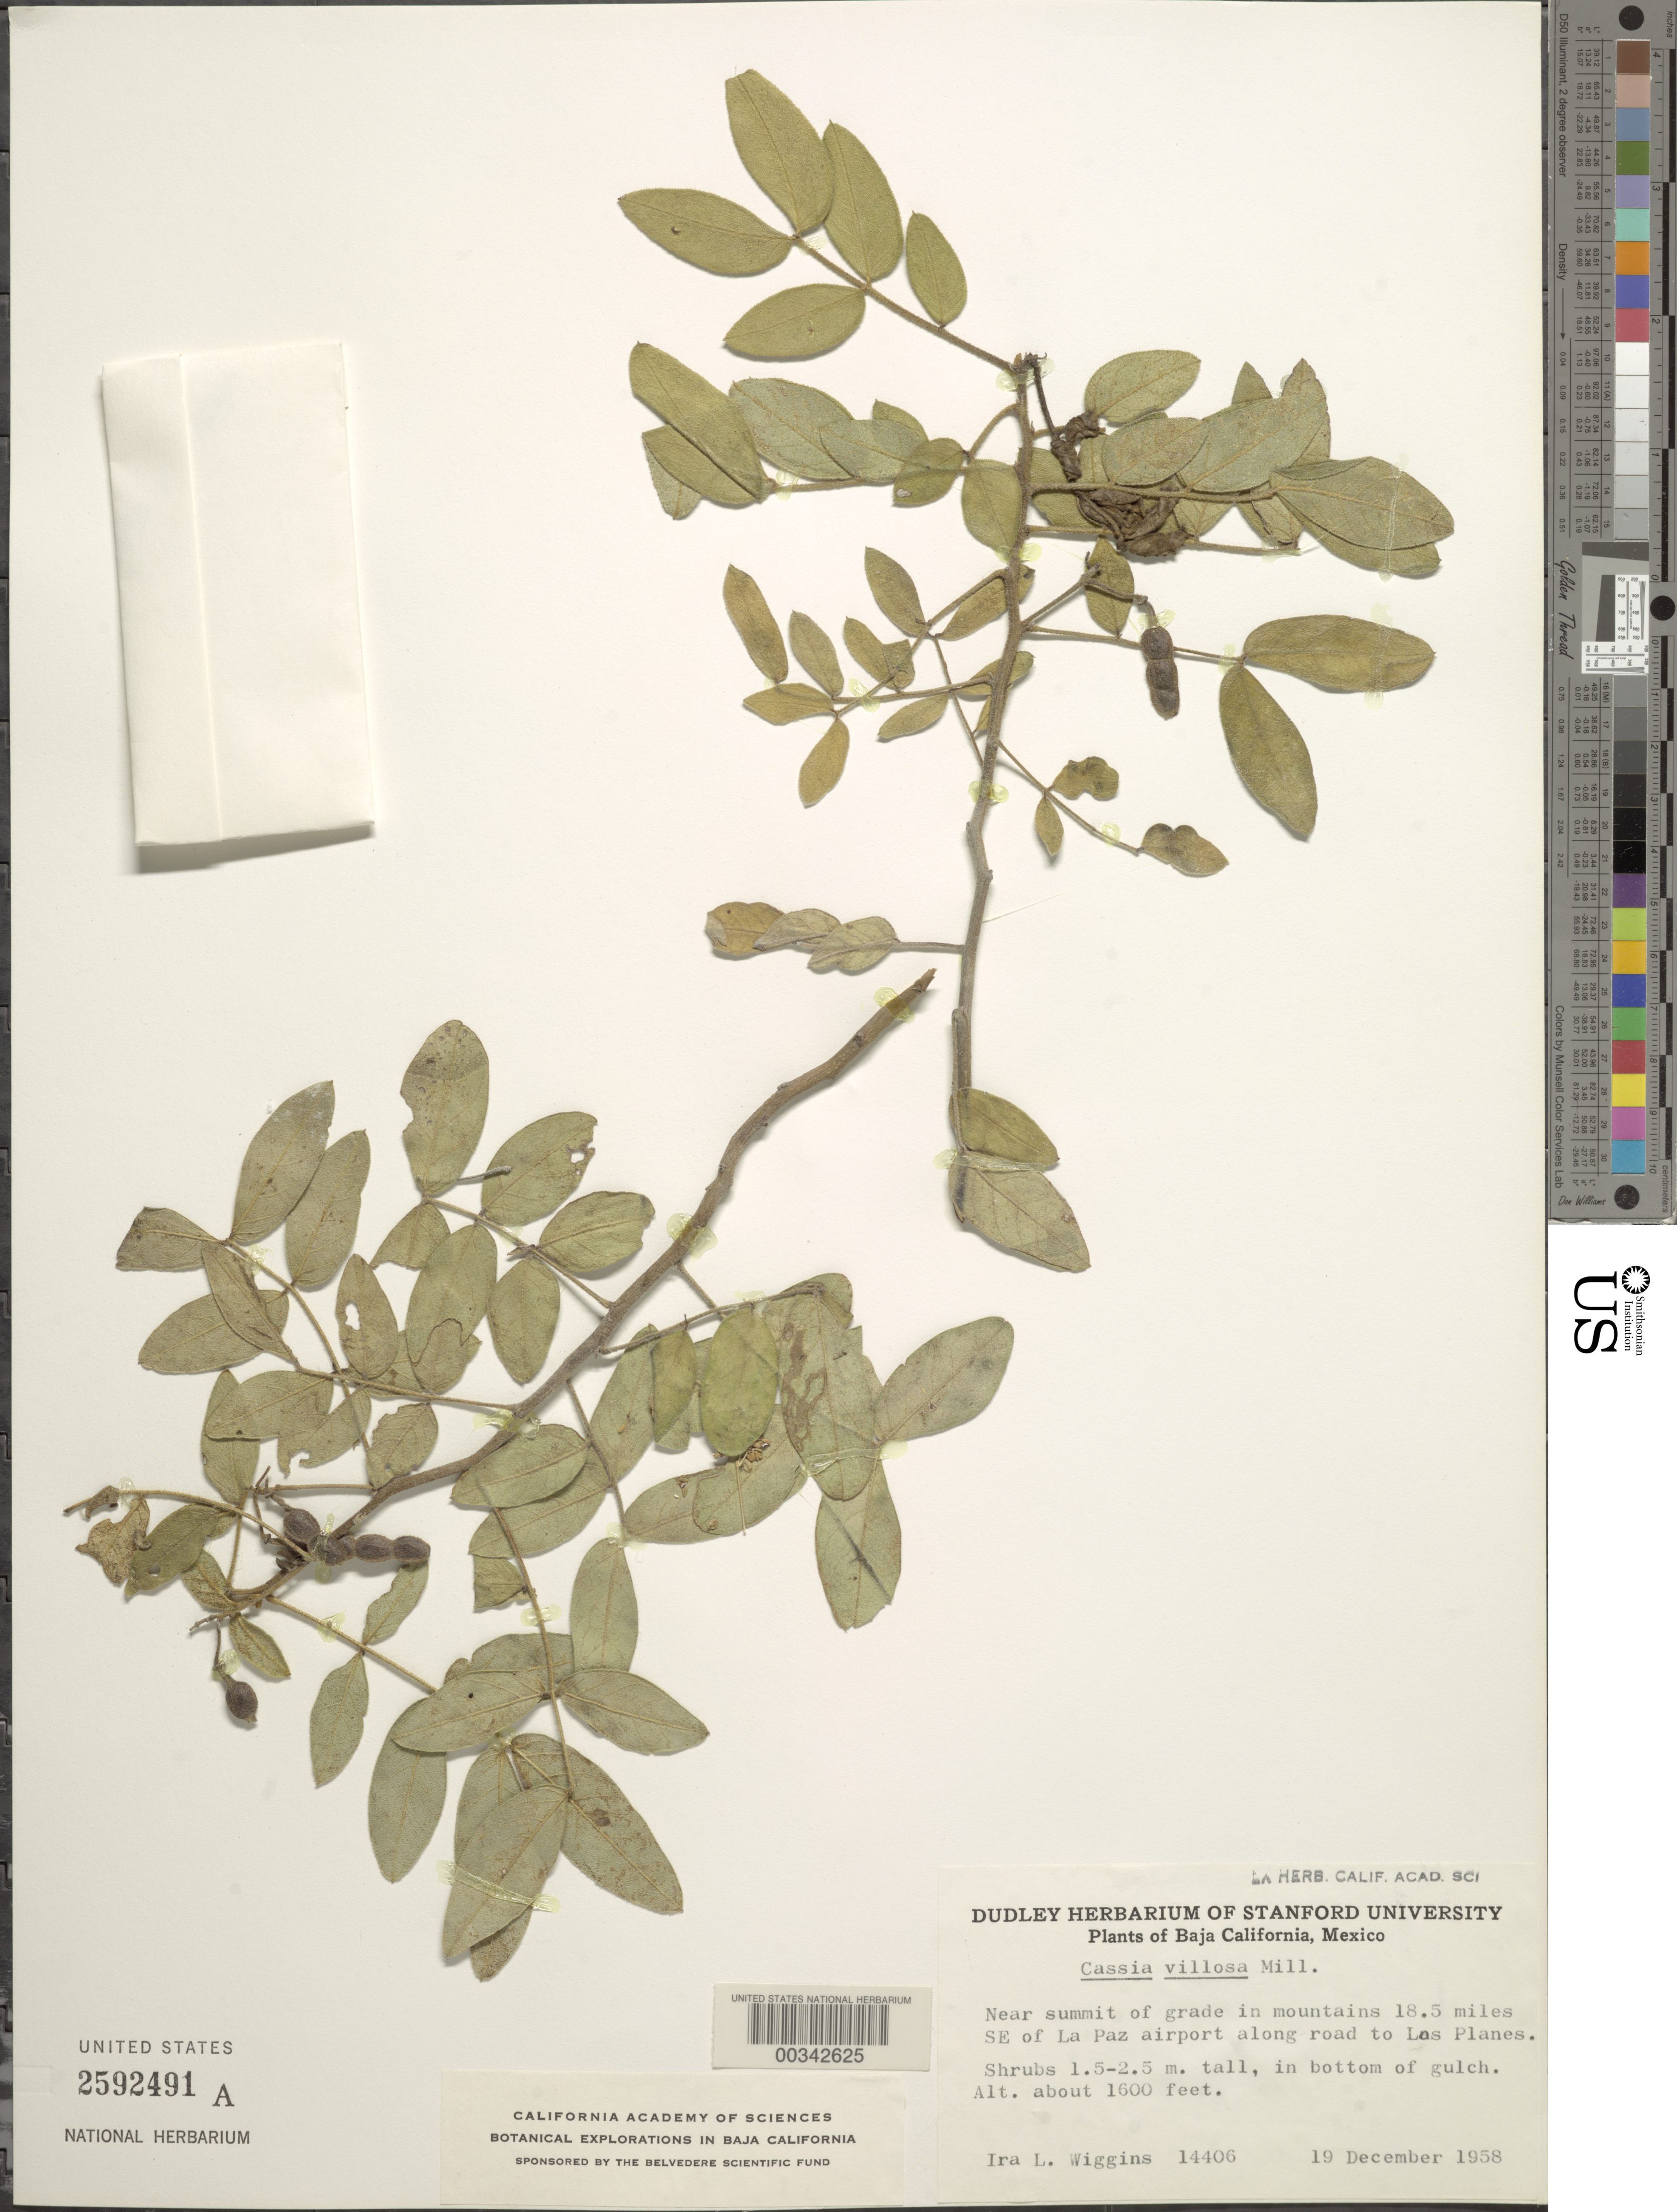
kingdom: Plantae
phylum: Tracheophyta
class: Magnoliopsida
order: Fabales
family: Fabaceae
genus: Senna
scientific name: Senna villosa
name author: (Mill.) H.S. Irwin & Barneby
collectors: I. L. Wiggins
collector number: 14406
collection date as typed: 19 Dec 1958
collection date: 1958-12-19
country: Mexico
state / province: Baja California Sur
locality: Near summit of grade in mountains 18.5 mi SE of La Paz airport along road to Los Planes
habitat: Bottom of gulch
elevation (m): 488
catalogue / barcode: US 2592491A